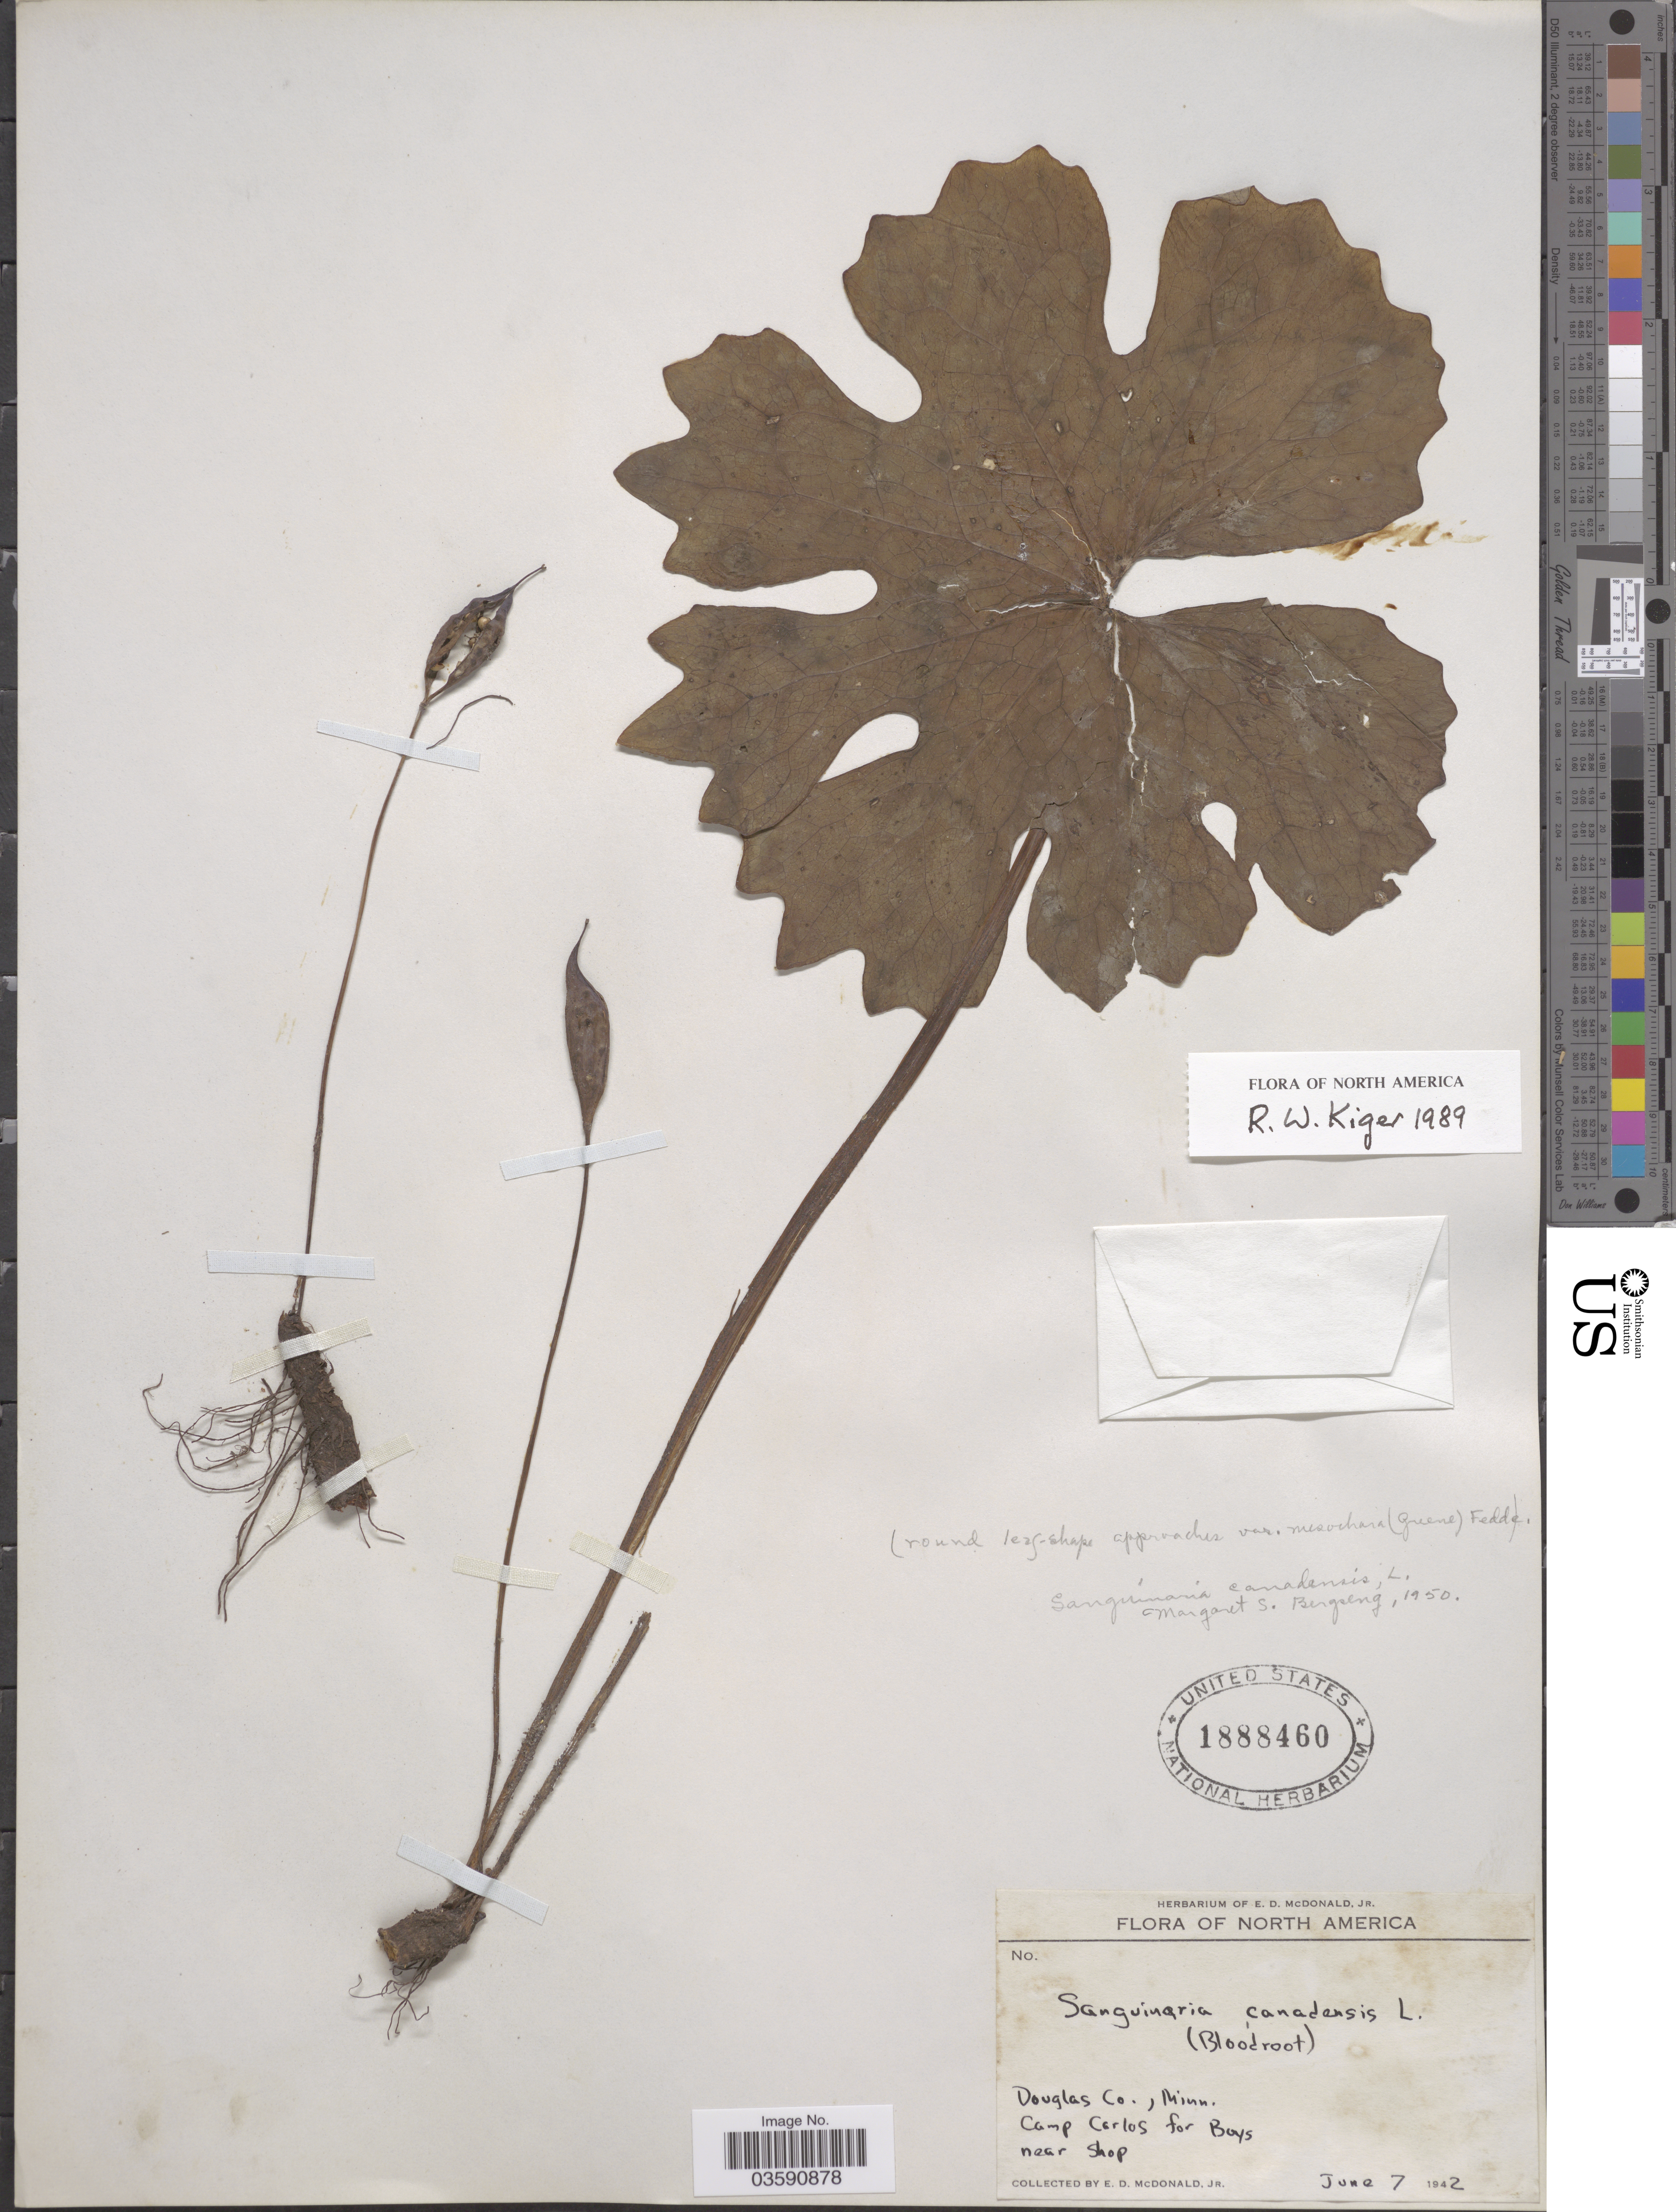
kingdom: Plantae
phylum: Tracheophyta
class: Magnoliopsida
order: Ranunculales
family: Papaveraceae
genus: Sanguinaria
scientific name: Sanguinaria canadensis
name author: L.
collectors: E. D. McDonald Jr.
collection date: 1942-06-07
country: United States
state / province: Minnesota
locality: Douglas Co. Camp Cerlos for Boys near Shop.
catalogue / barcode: US 1888460